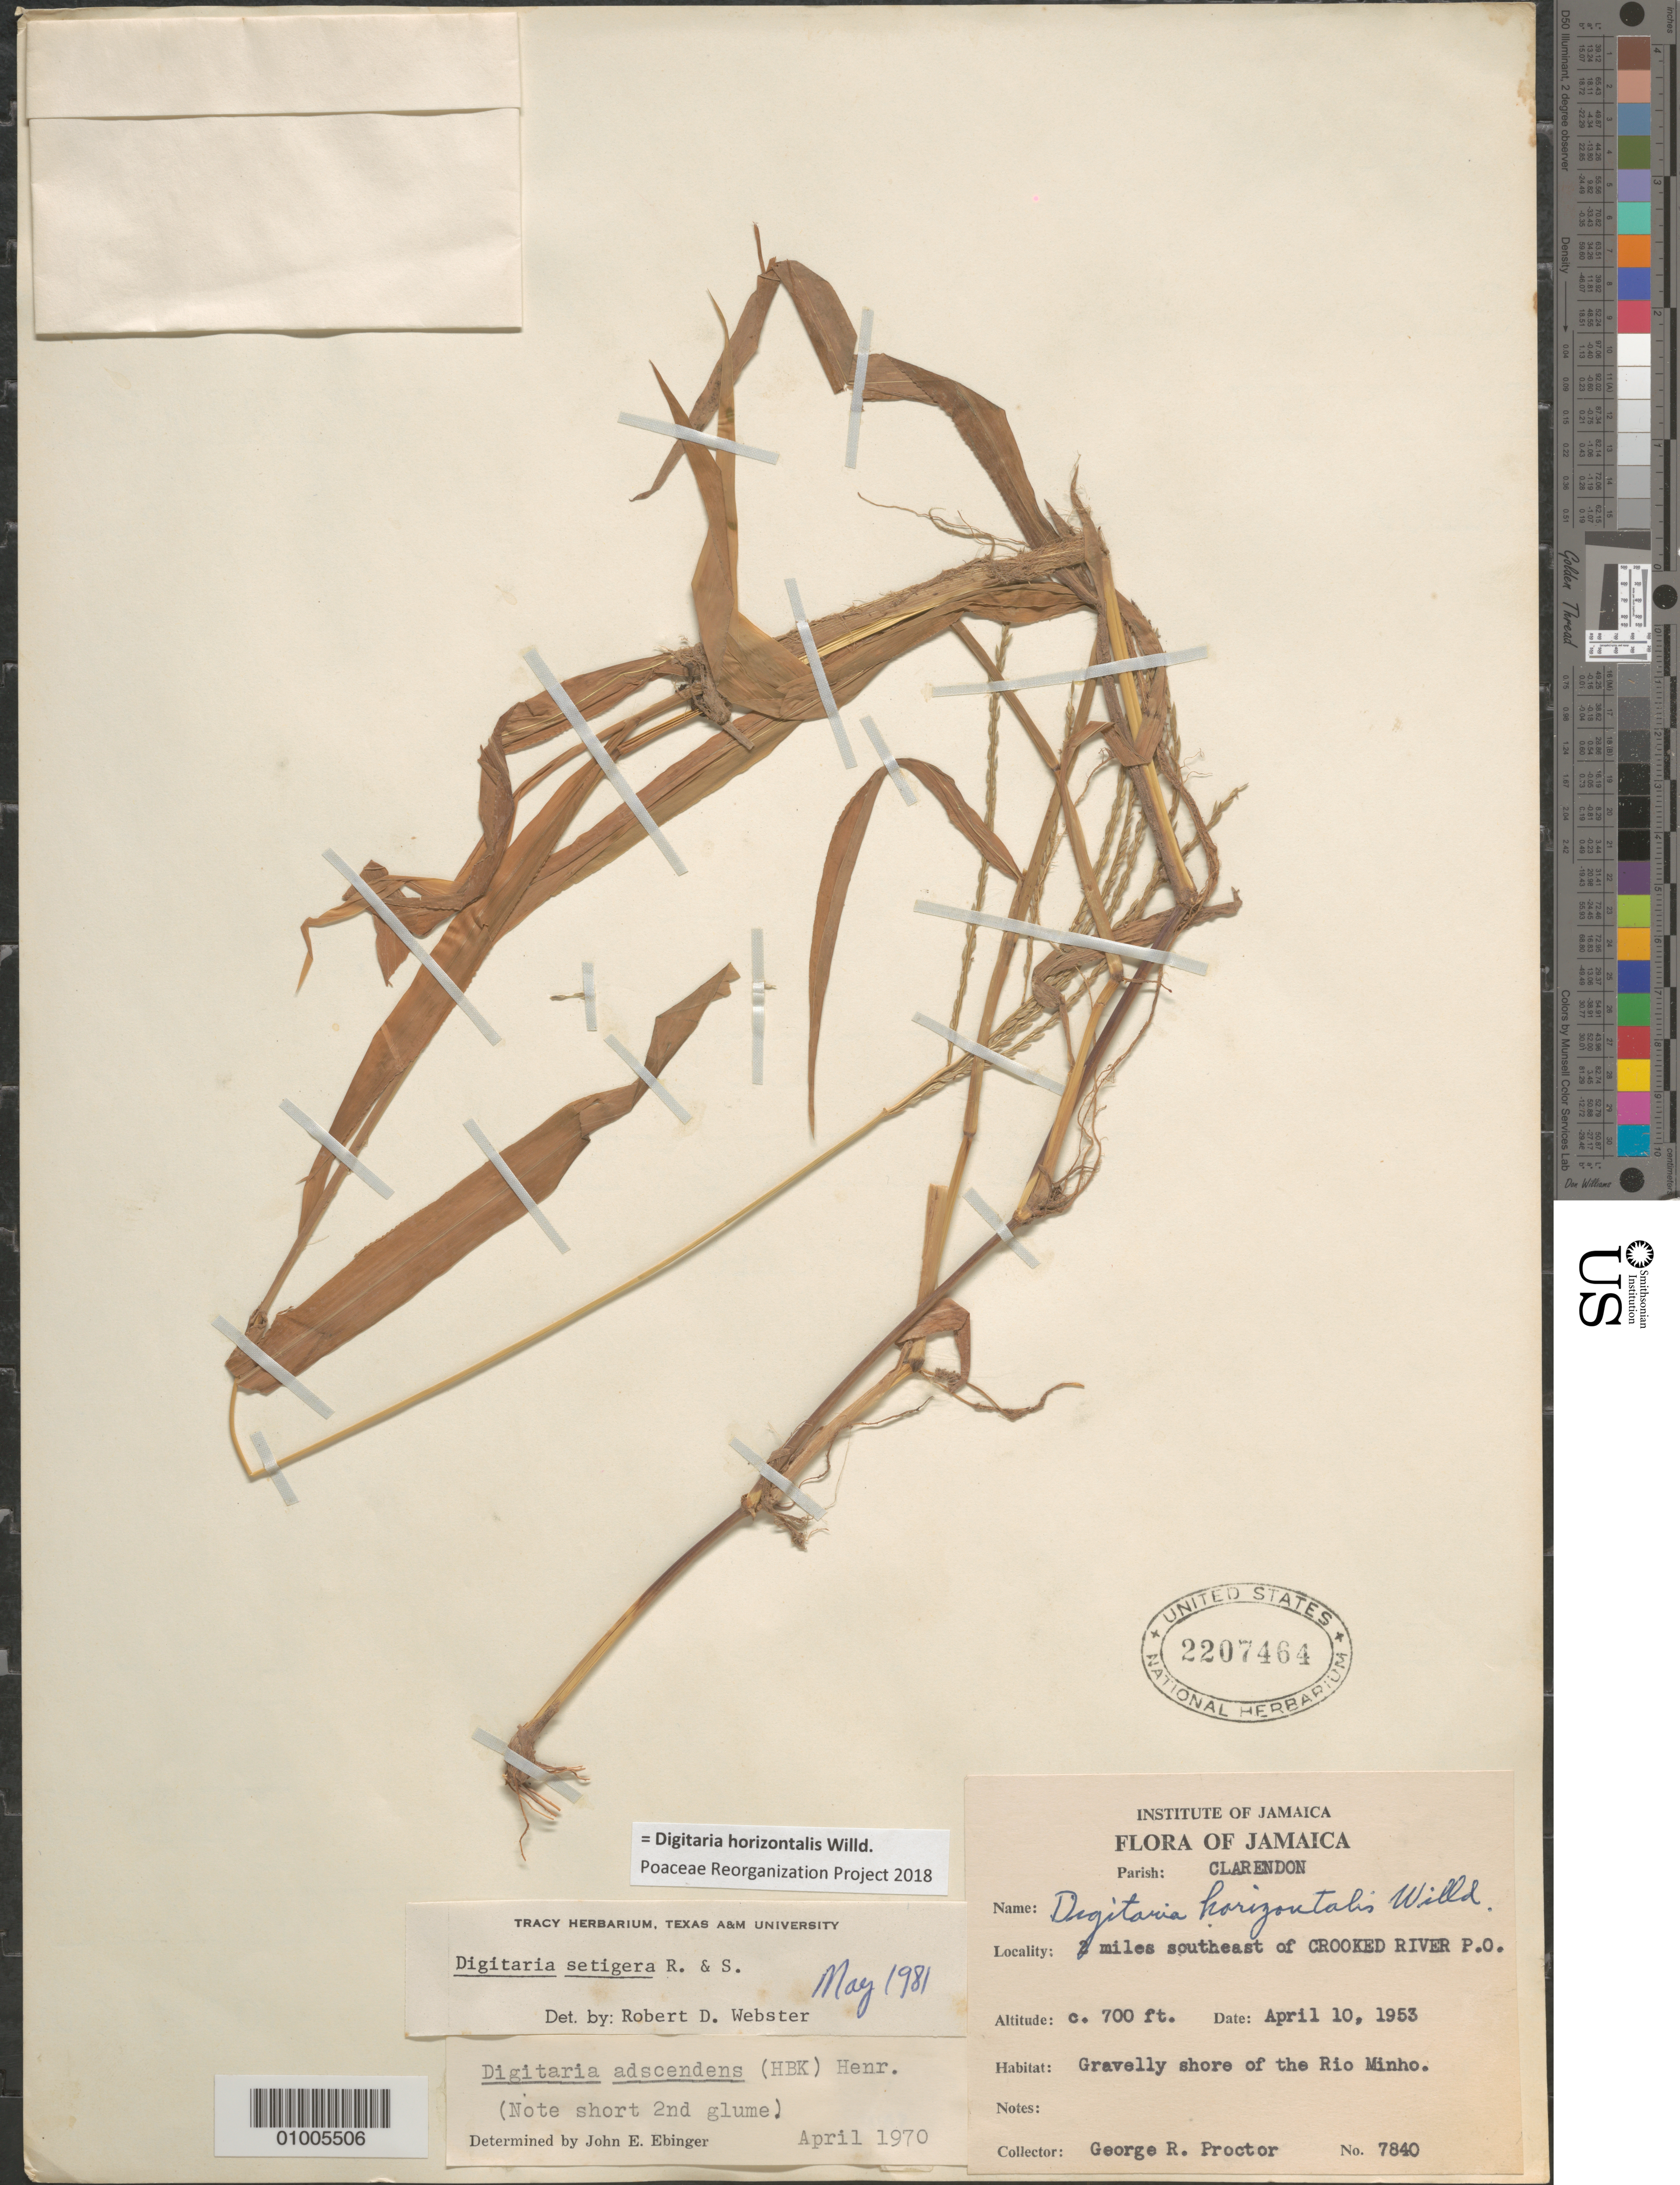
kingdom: Plantae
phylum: Tracheophyta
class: Liliopsida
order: Poales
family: Poaceae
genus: Digitaria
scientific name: Digitaria horizontalis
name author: Willd.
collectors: G. R. Proctor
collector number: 7840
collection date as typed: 10 Apr 1953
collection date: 1953-04-10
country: Jamaica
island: Jamaica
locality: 2 miles SE of Crooked River P.O., Rio Minho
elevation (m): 213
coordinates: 0 N, 0 E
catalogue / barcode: US 2207464